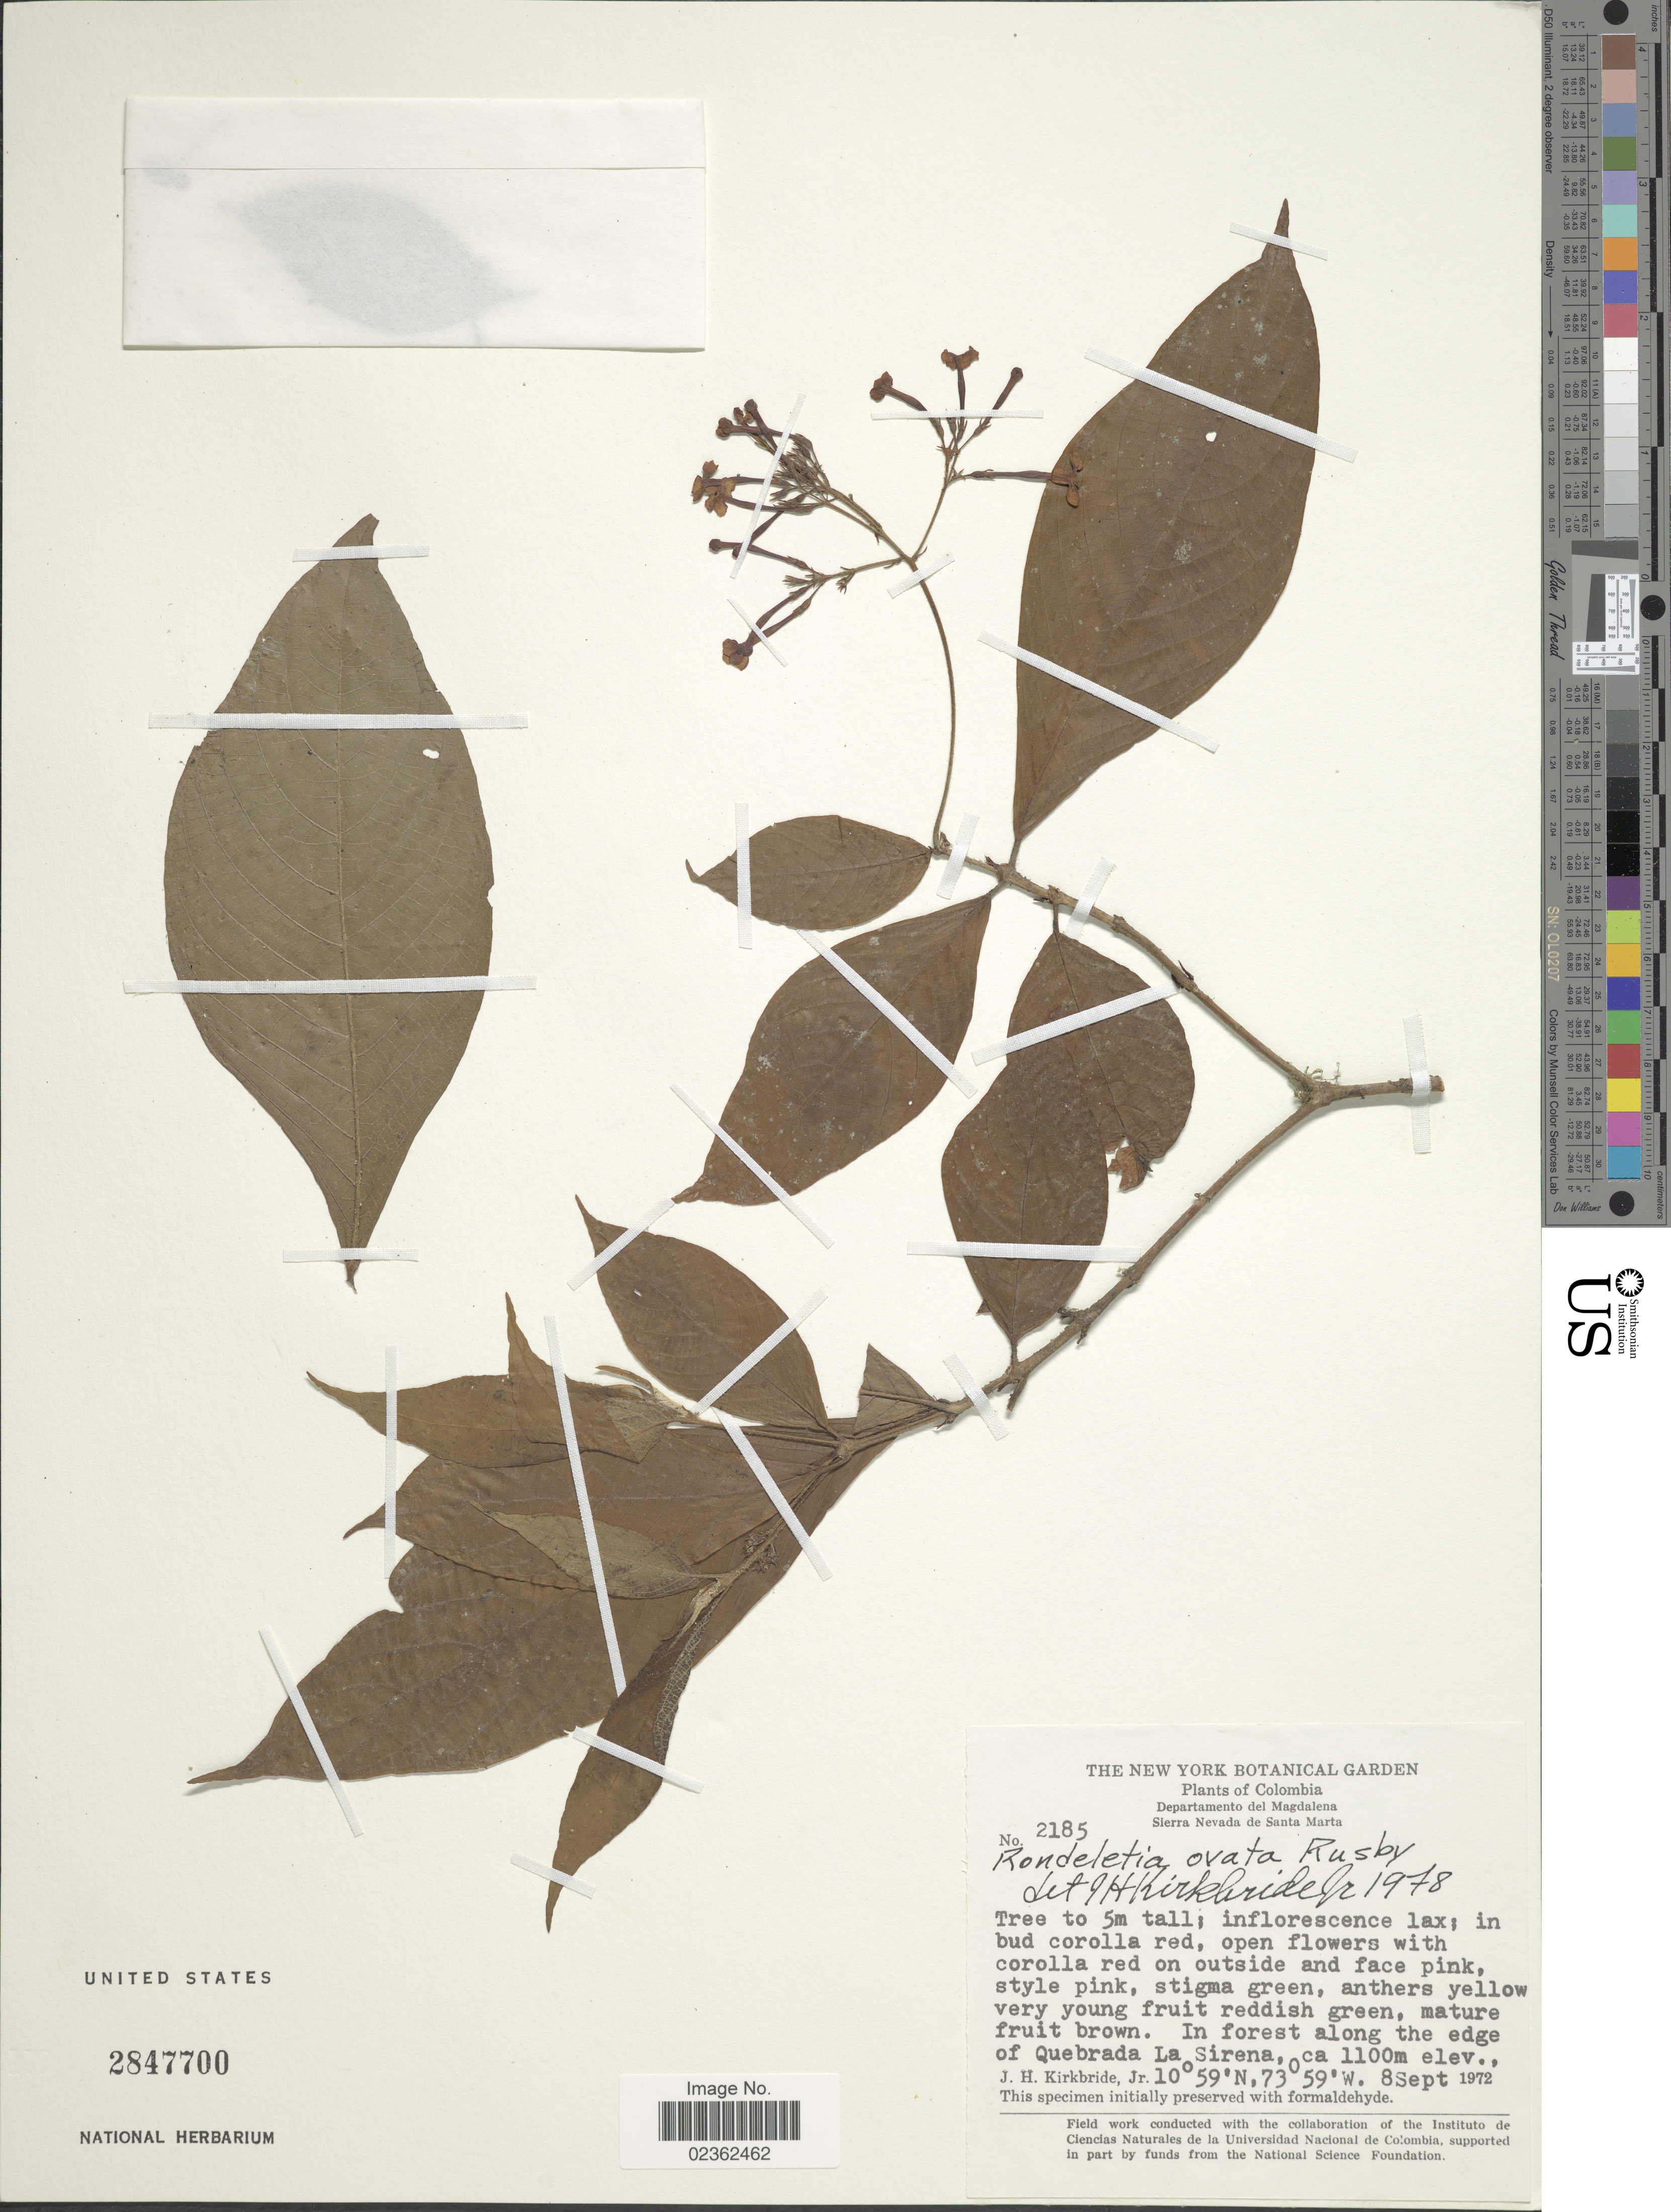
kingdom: Plantae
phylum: Tracheophyta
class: Magnoliopsida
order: Gentianales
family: Rubiaceae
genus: Arachnothryx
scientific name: Arachnothryx ovata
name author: (Rusby) Steyerm.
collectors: J. H. Kirkbride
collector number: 2185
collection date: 1972-09-08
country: Colombia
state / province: Magdalena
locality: Sierra Nevada de Santa Marta, in forest along the edge of Quebrada La Sirena.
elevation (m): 1100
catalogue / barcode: US 2847700